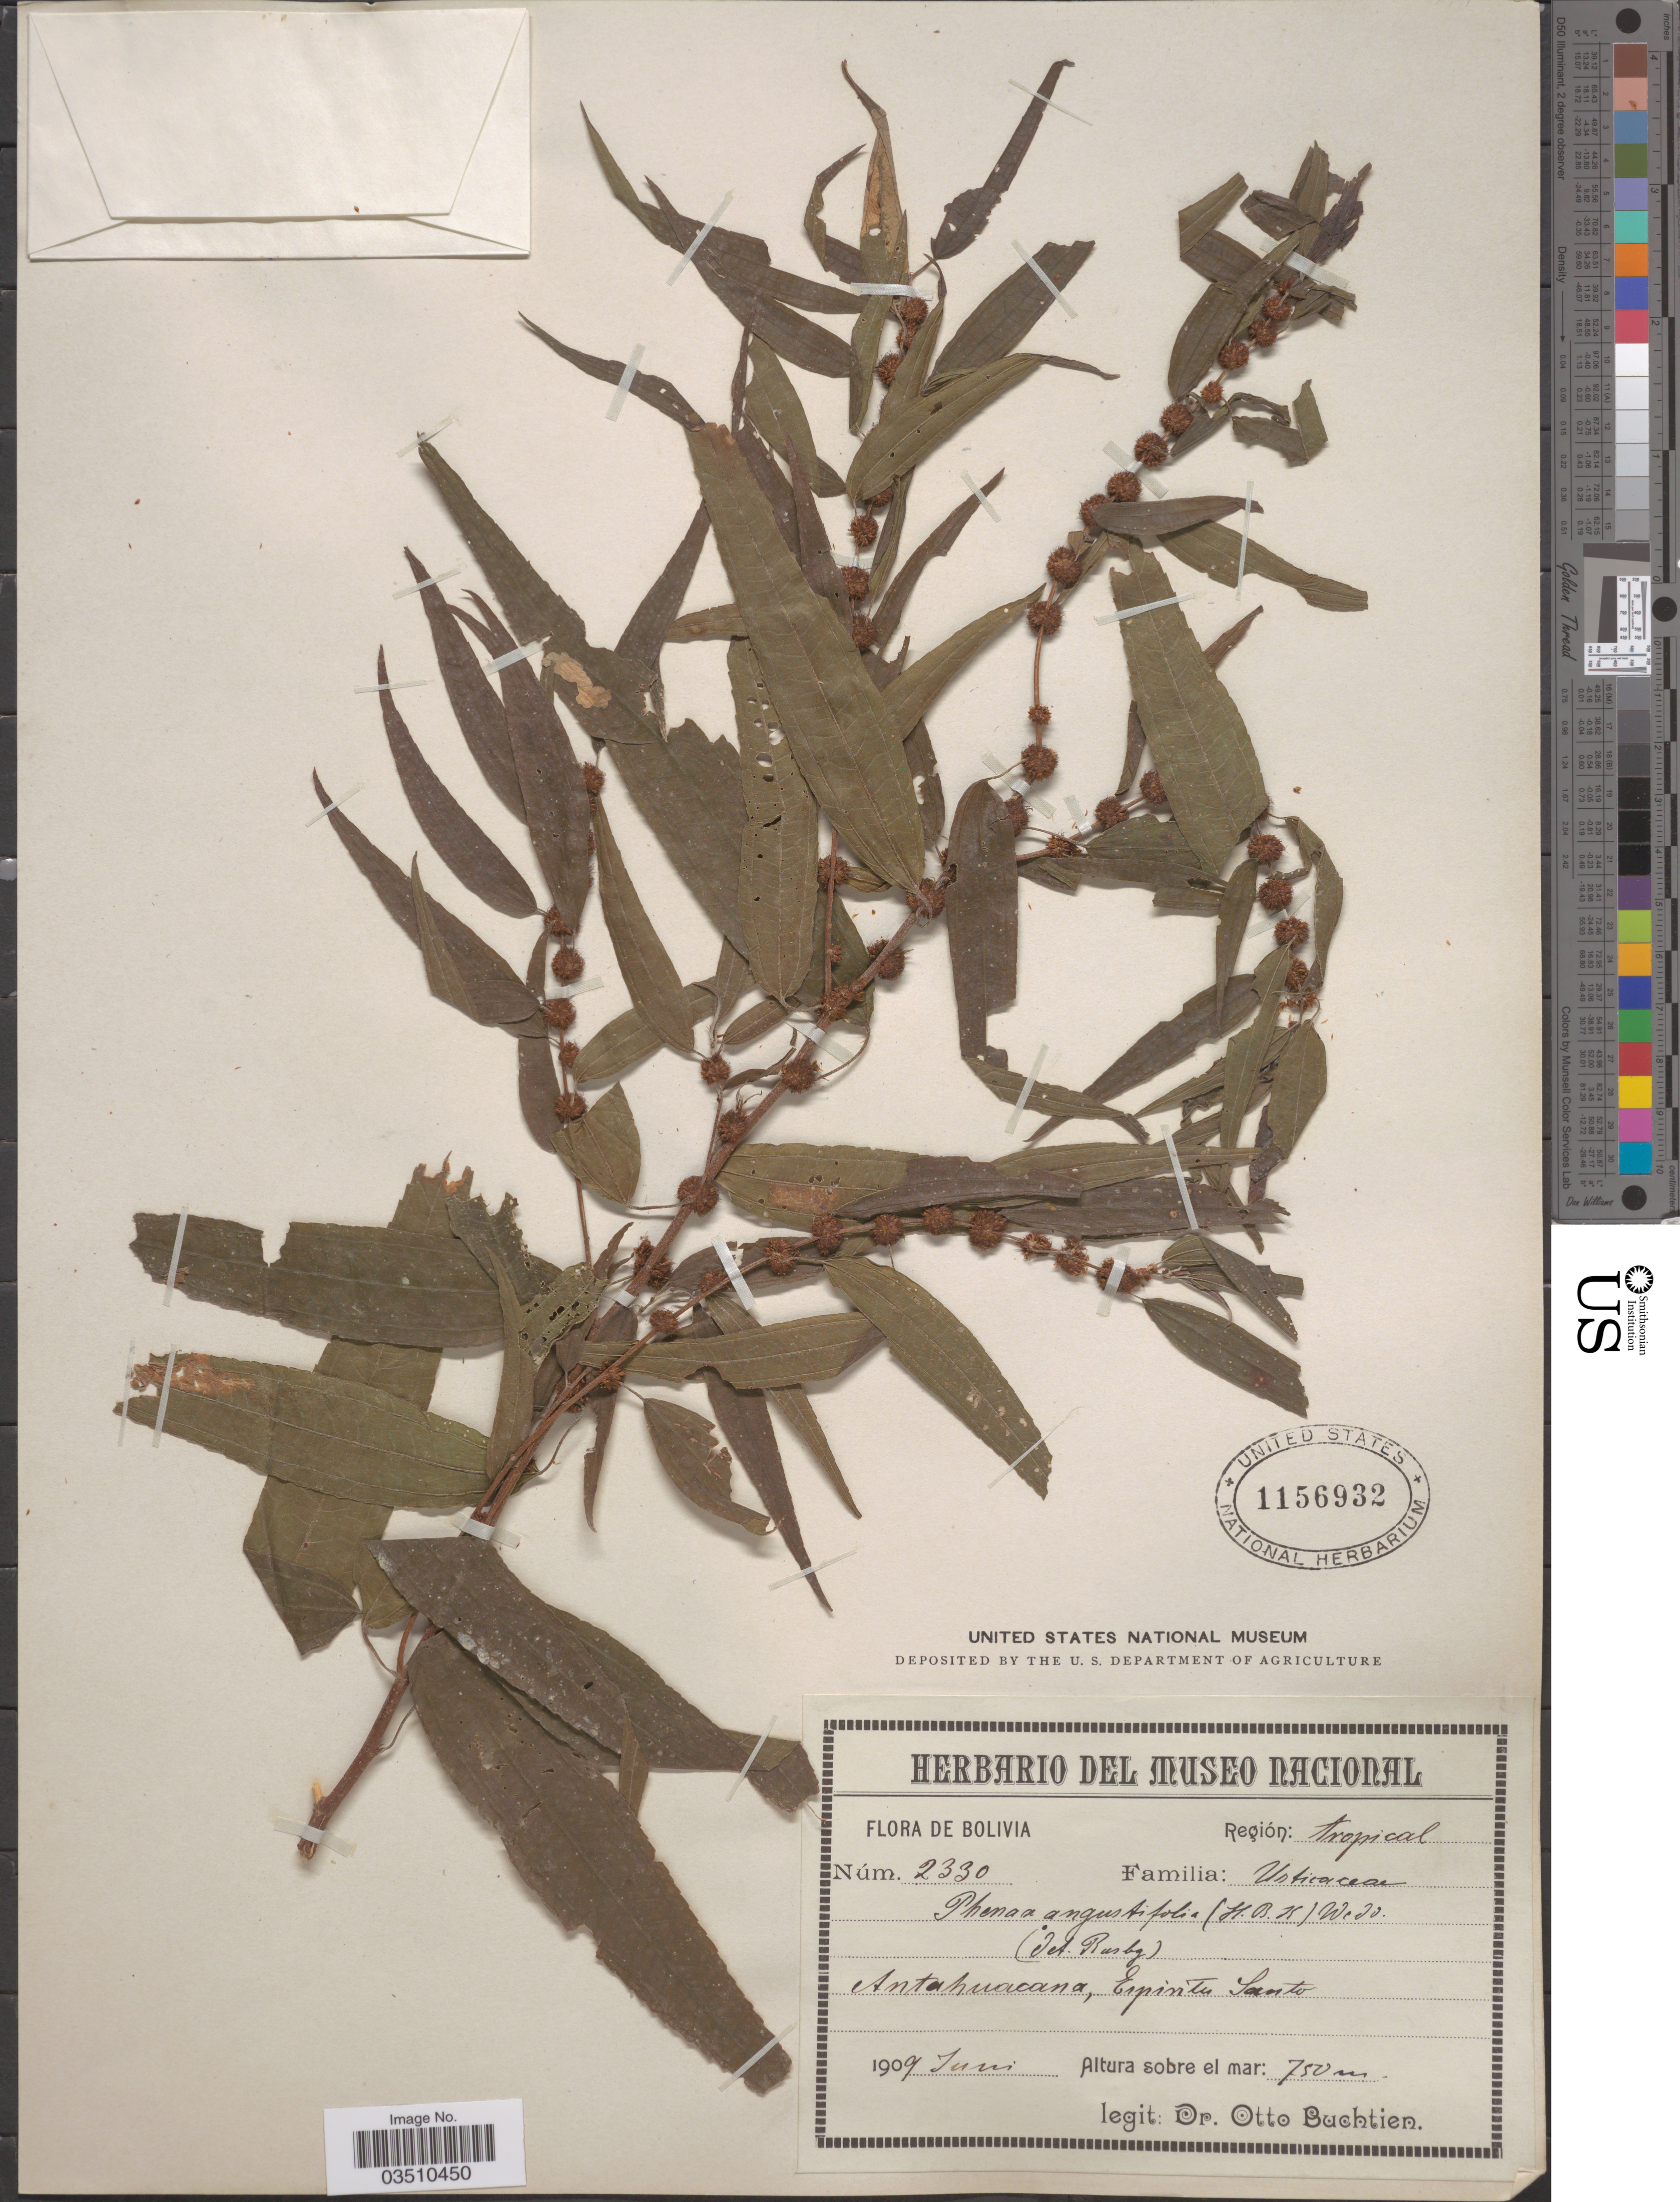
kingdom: Plantae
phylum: Tracheophyta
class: Magnoliopsida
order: Rosales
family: Urticaceae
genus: Phenax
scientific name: Phenax angustifolius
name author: (Kunth) Wedd.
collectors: O. Buchtien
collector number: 2330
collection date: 1909-06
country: Bolivia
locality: Región: tropical. Antahuacana, Espiritu Santo.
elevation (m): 750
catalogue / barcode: US 1156932